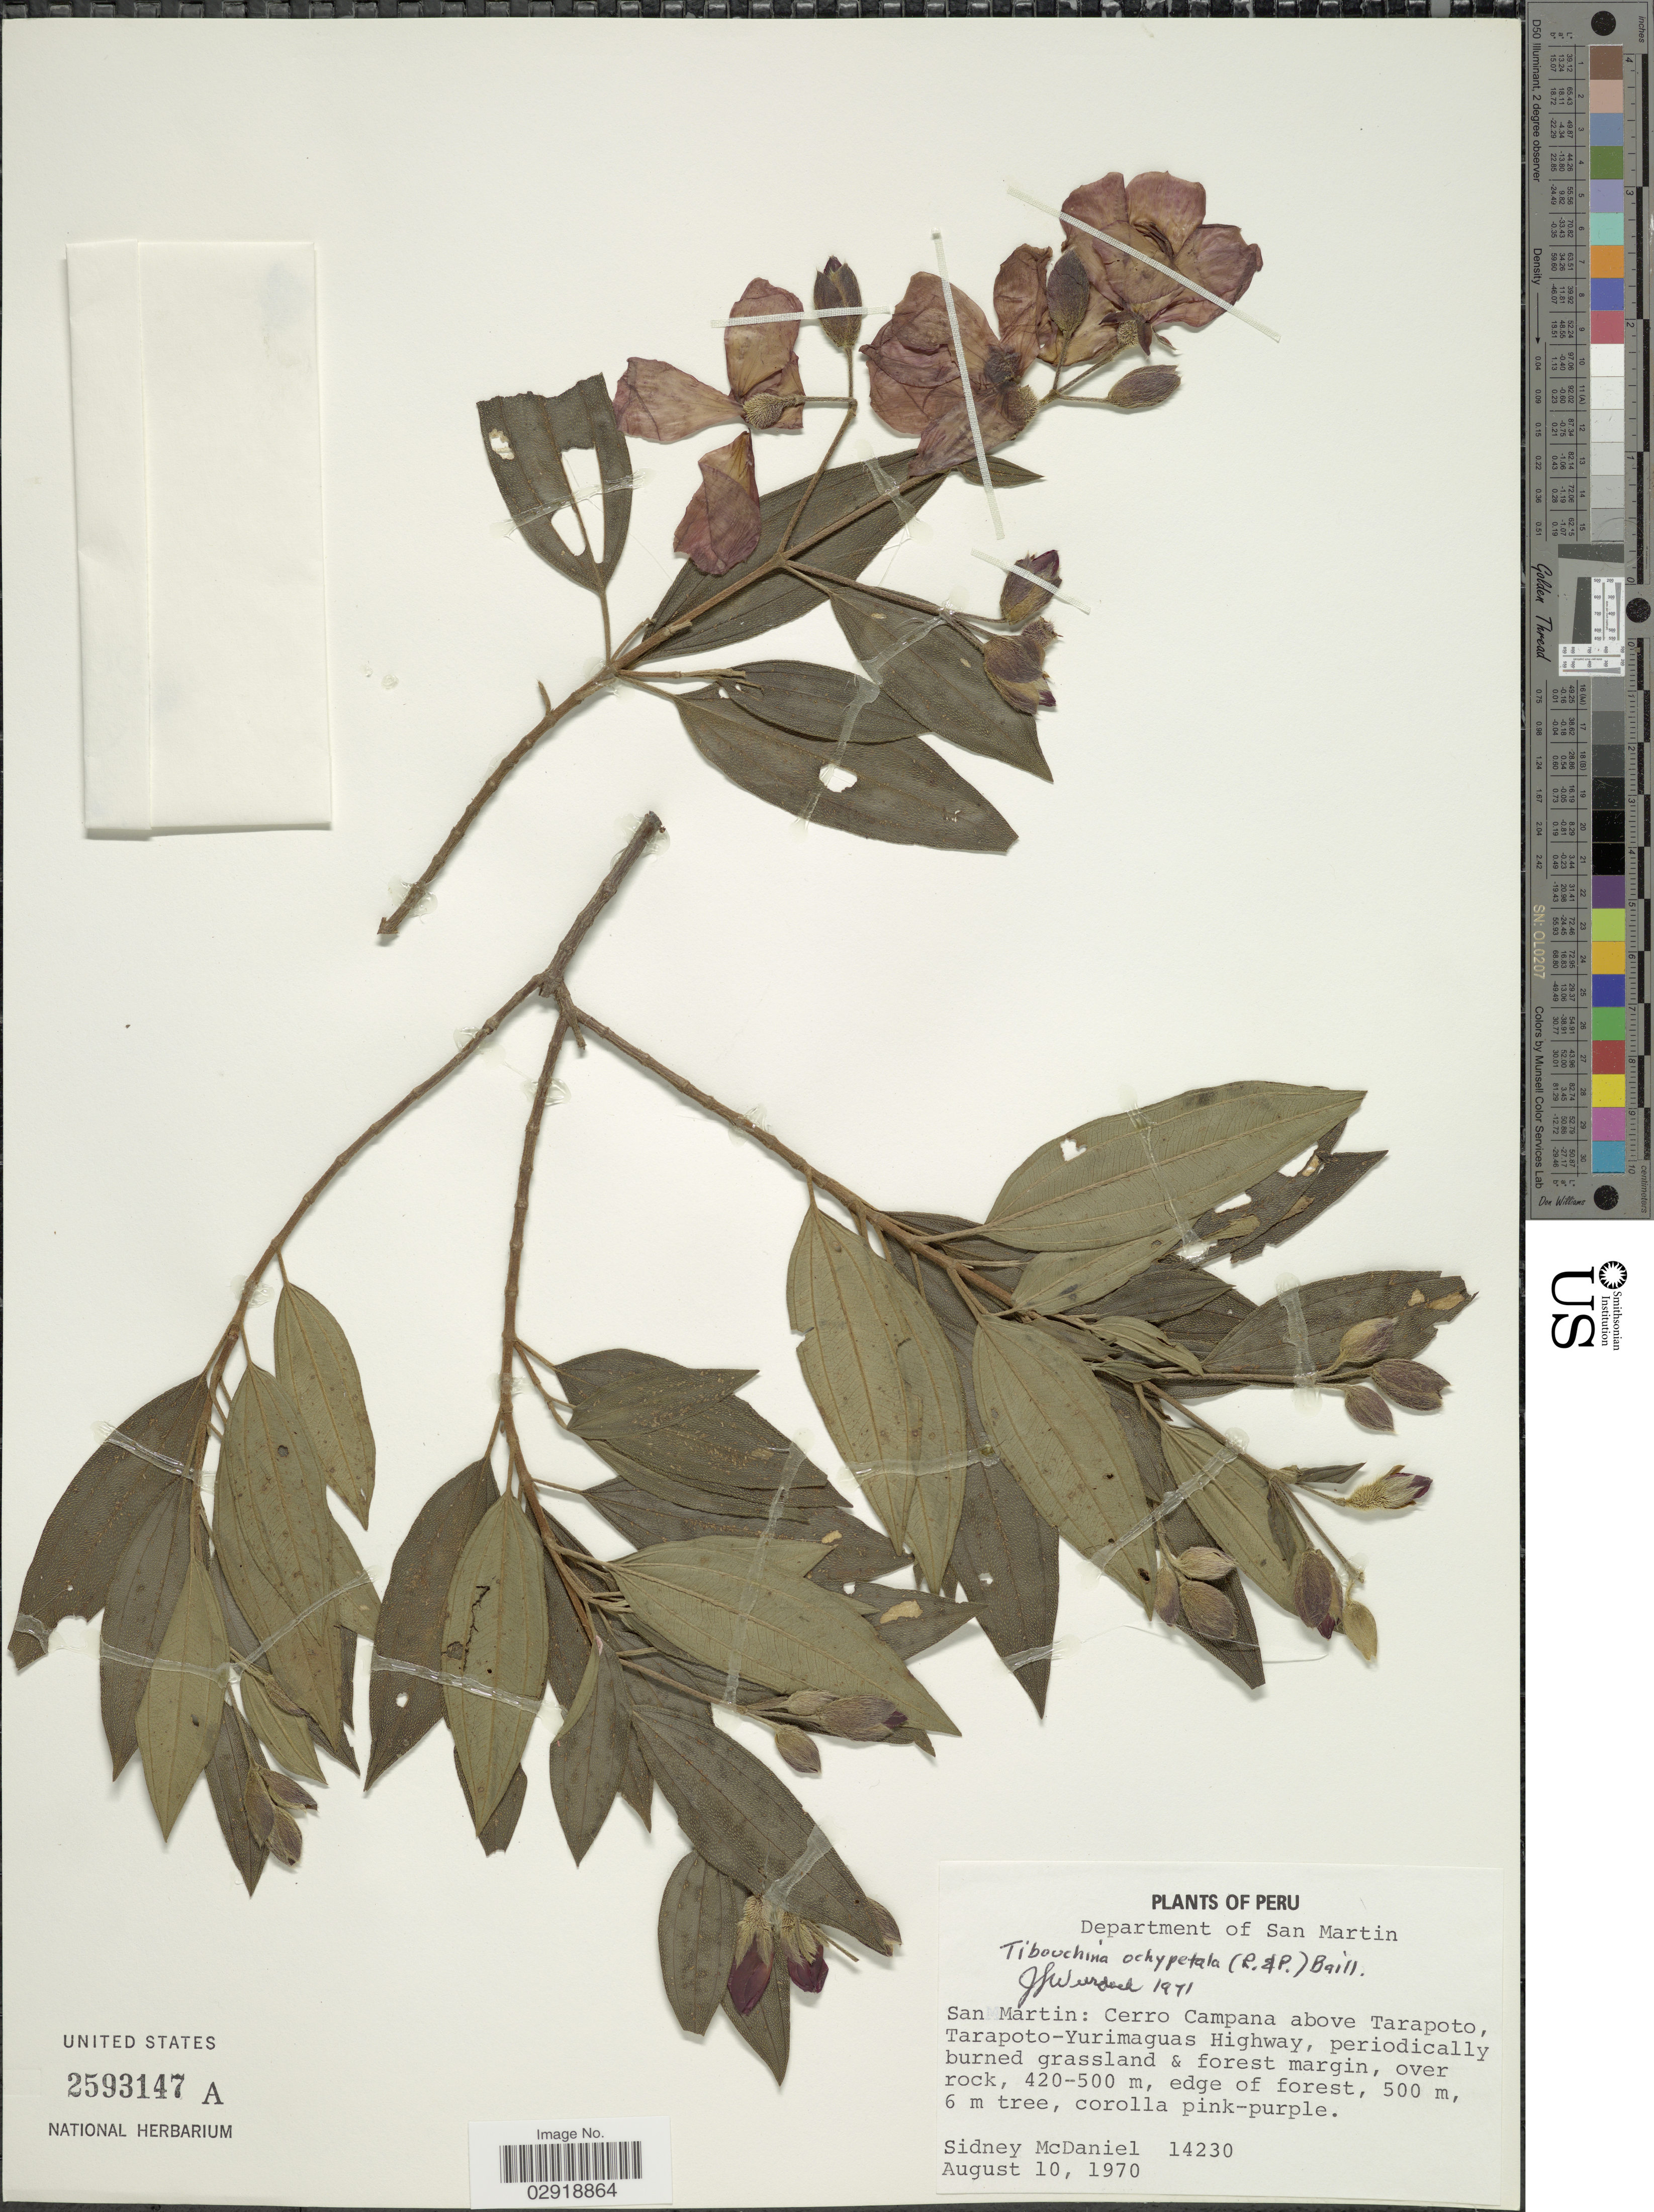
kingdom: Plantae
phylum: Tracheophyta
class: Magnoliopsida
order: Myrtales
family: Melastomataceae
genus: Pleroma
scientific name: Pleroma ochypetalum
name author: (Ruiz & Pav.) D. Don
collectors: S. McDaniel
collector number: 14230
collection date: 1970-08-10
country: Peru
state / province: San Martín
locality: Department of San Martin. Cerro Campana above Tarapoto, Tarapoto-Yurimaguas Highway.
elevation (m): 500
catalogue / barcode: US 2593147A